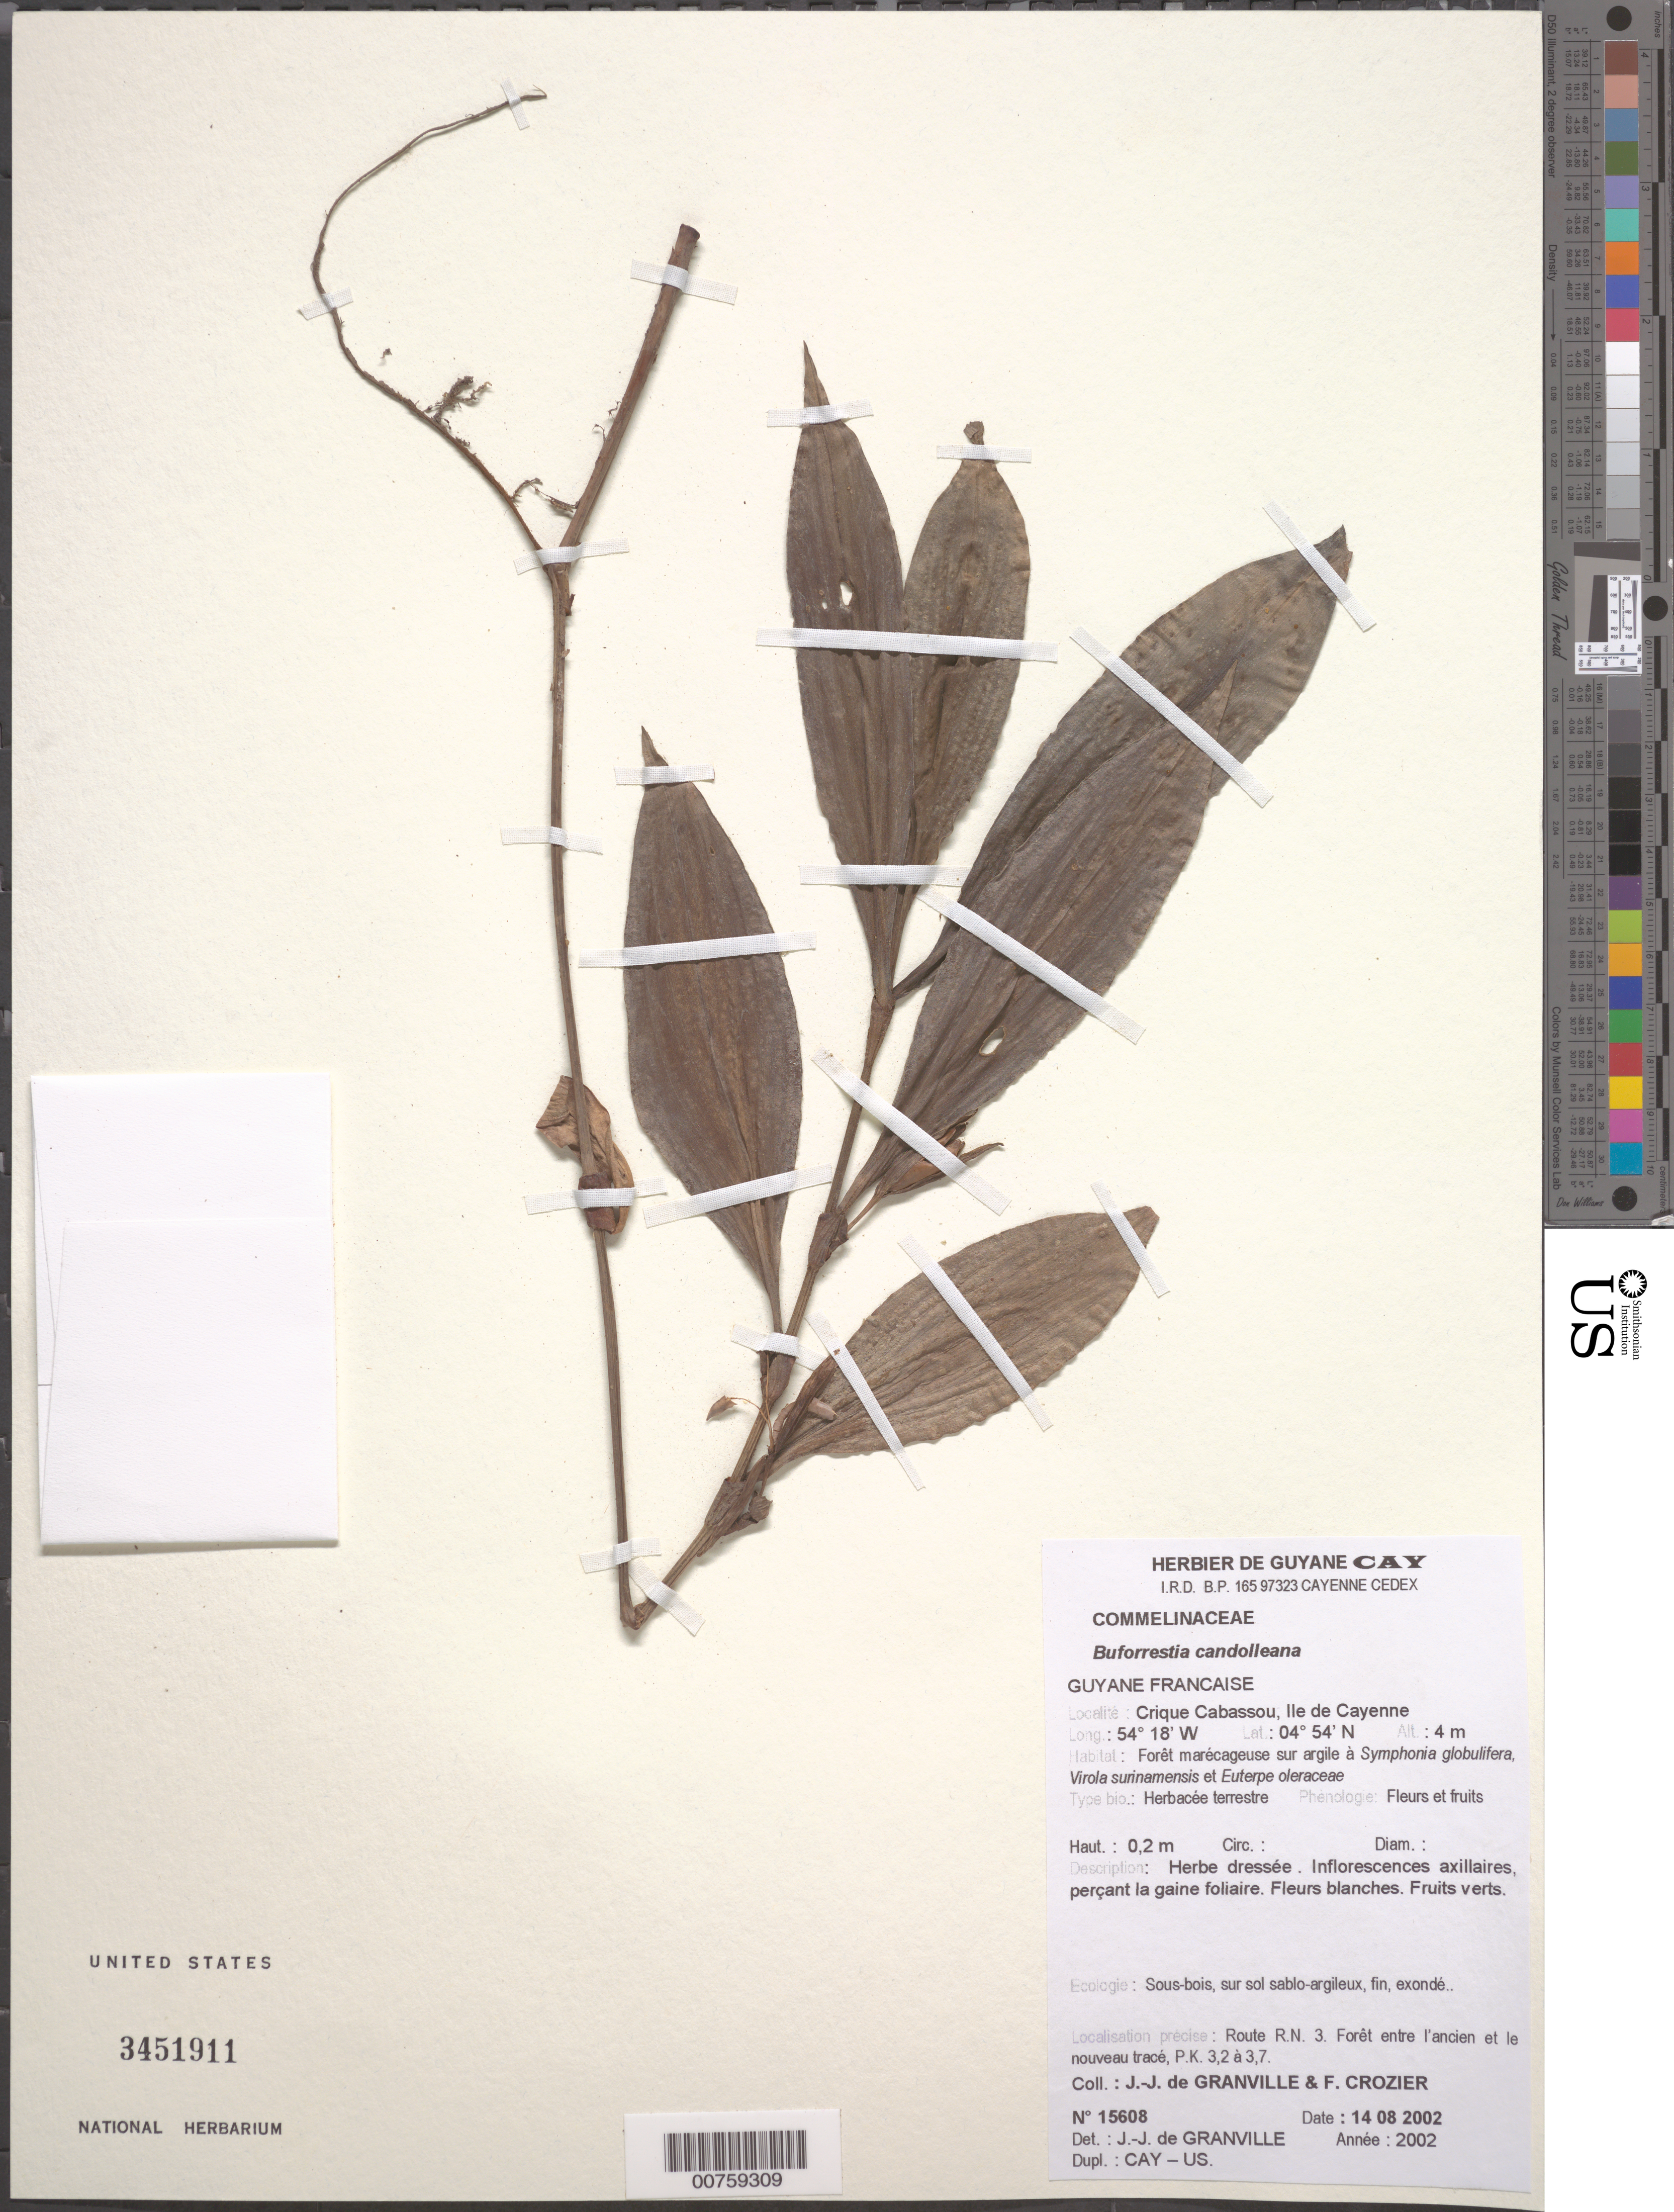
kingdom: Plantae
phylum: Tracheophyta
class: Liliopsida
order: Commelinales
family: Commelinaceae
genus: Buforrestia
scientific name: Buforrestia candolleana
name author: C.B. Clarke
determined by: Granville, J. J. de, (CAY), Institut de Recherche pour le Developpement (IRD) (FRENCH GUIANA)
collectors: J.-J. de Granville & F. Crozier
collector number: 15608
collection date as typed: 14-Aug-02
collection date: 2002-08-14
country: French Guiana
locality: Crique Cabassou, Ile de Cayenne, Route R.N. 3, nouveau trace, PK 3.2-3.7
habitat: Forêt marécageuse sur argile a Symphonia globulifera, Virola surinamensis, Euterpe oleraceae, sous bois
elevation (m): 4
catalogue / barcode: US 3451911